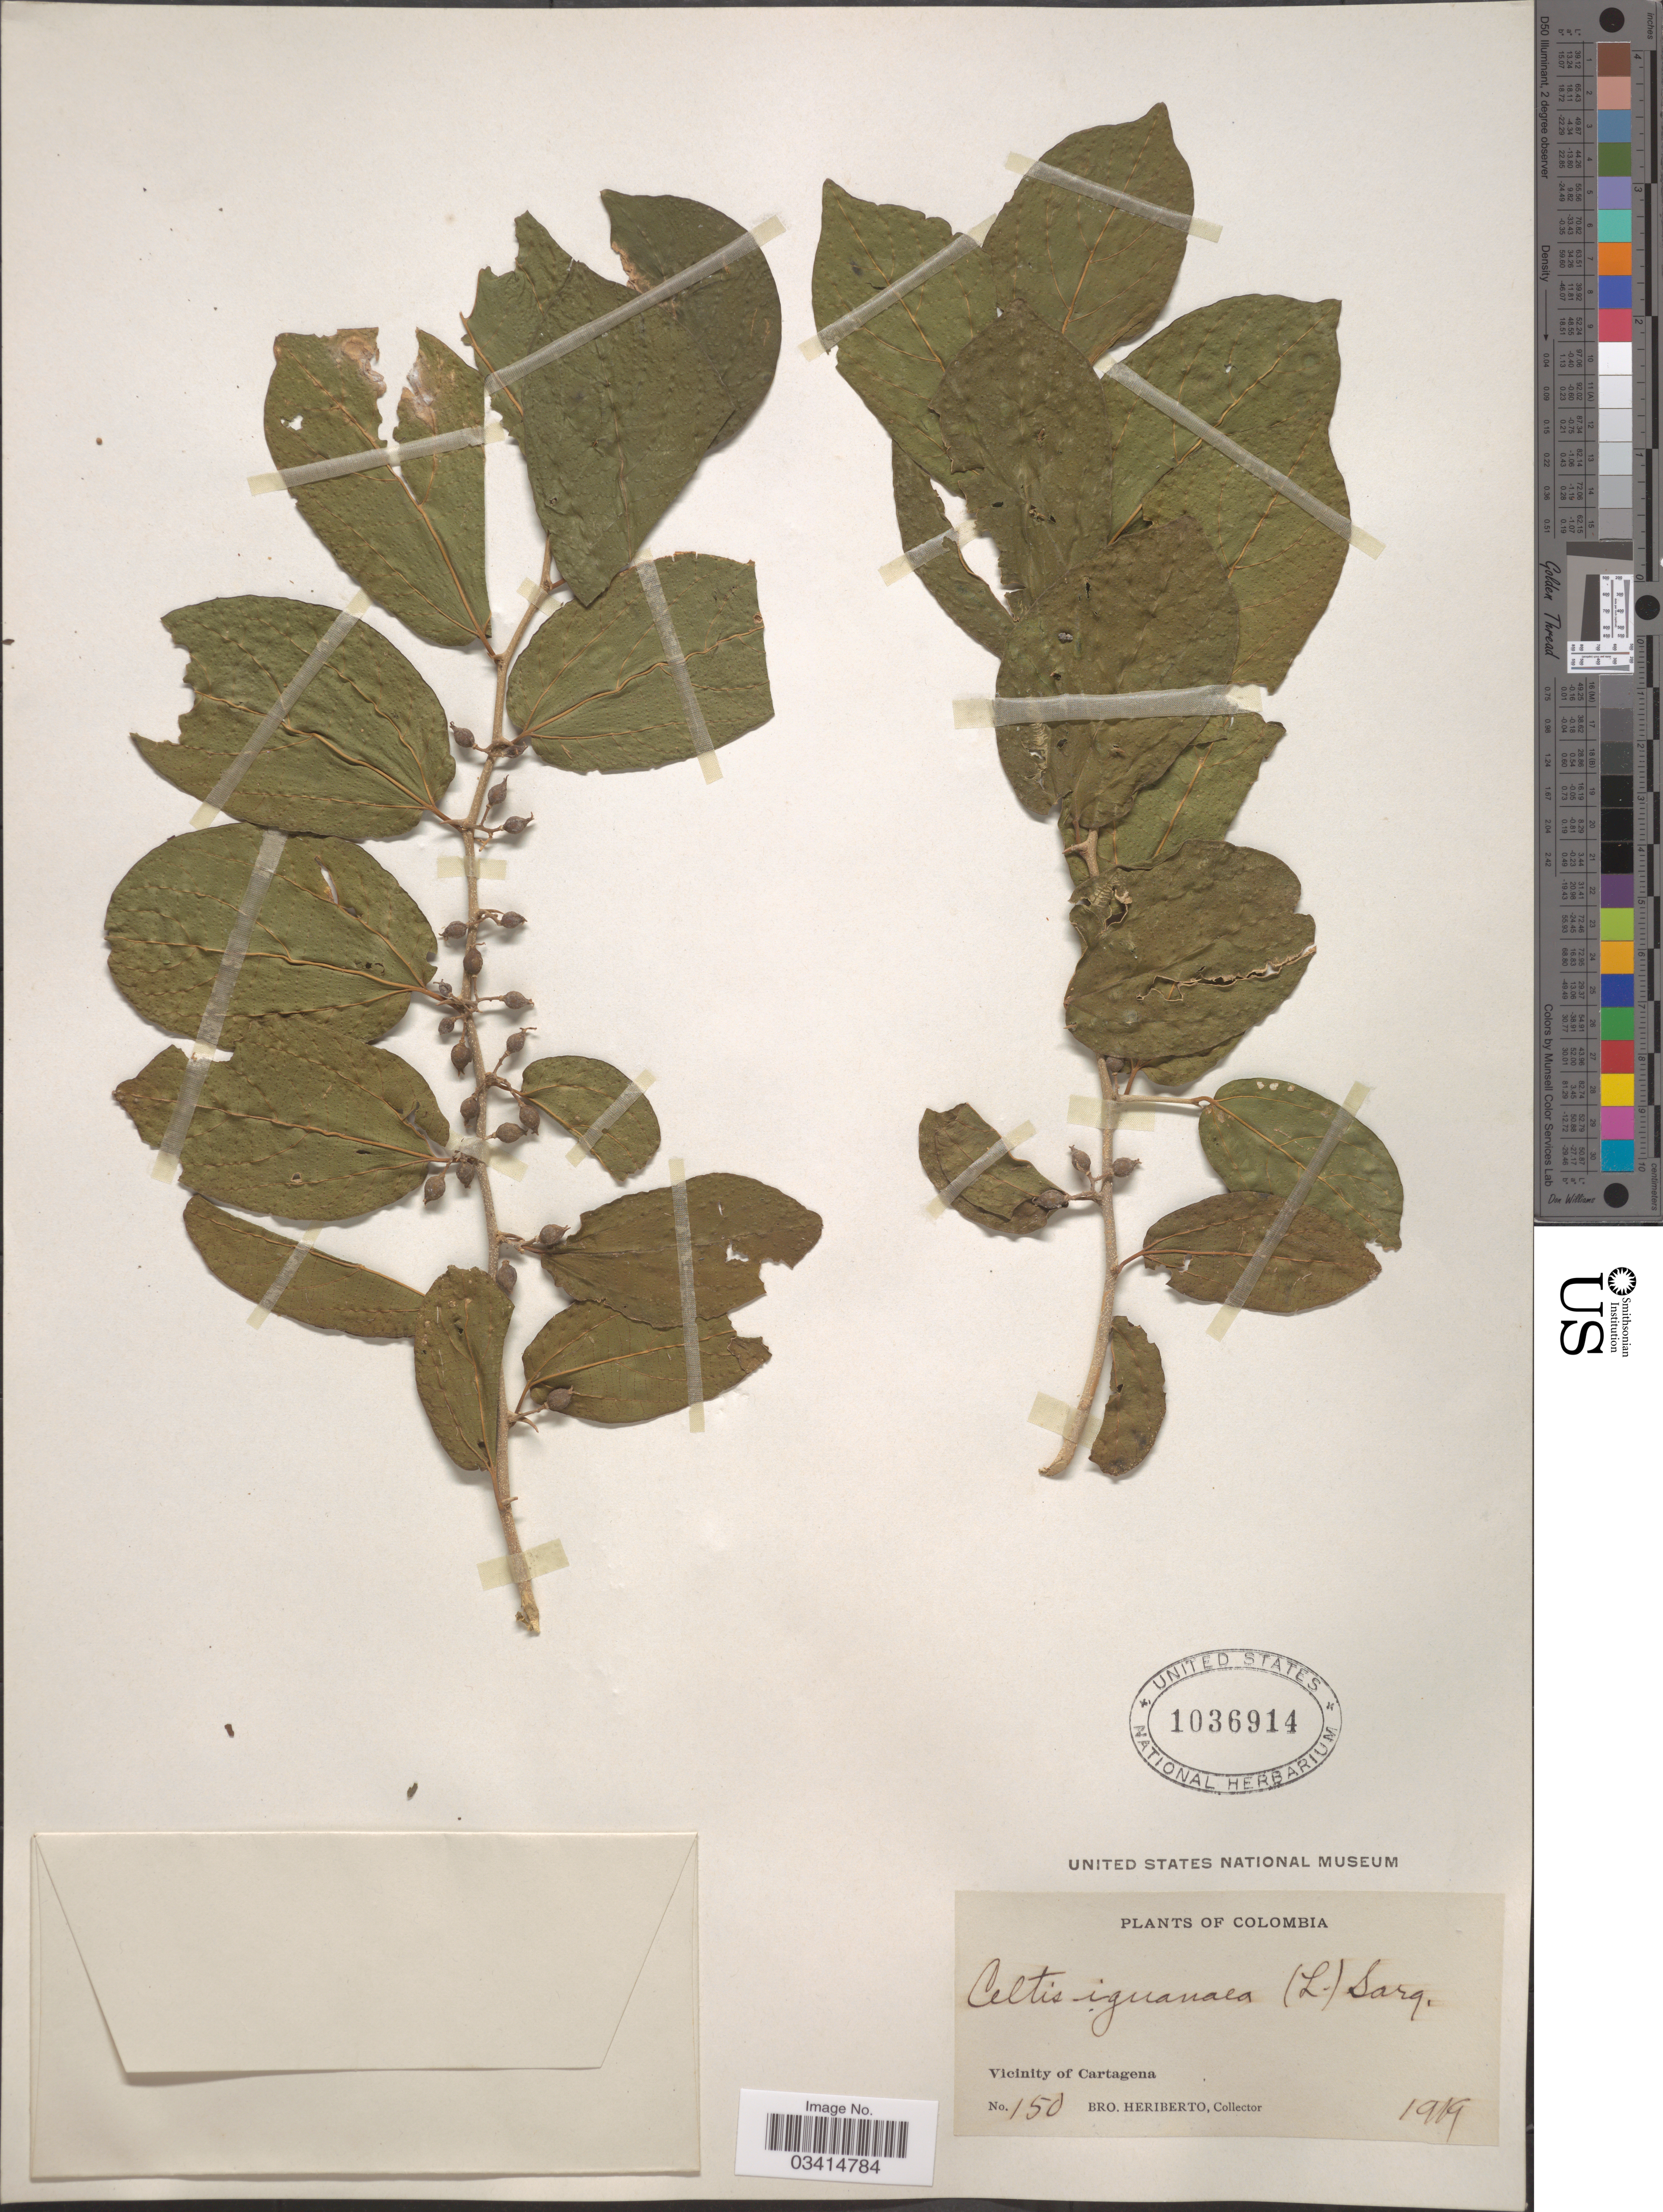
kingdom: Plantae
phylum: Tracheophyta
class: Magnoliopsida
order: Rosales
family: Cannabaceae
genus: Celtis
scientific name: Celtis iguanaea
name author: (Jacq.) Sarg.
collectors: B. Heriberto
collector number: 150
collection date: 1919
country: Colombia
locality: Vicinity of Cartagena.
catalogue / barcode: US 1036914